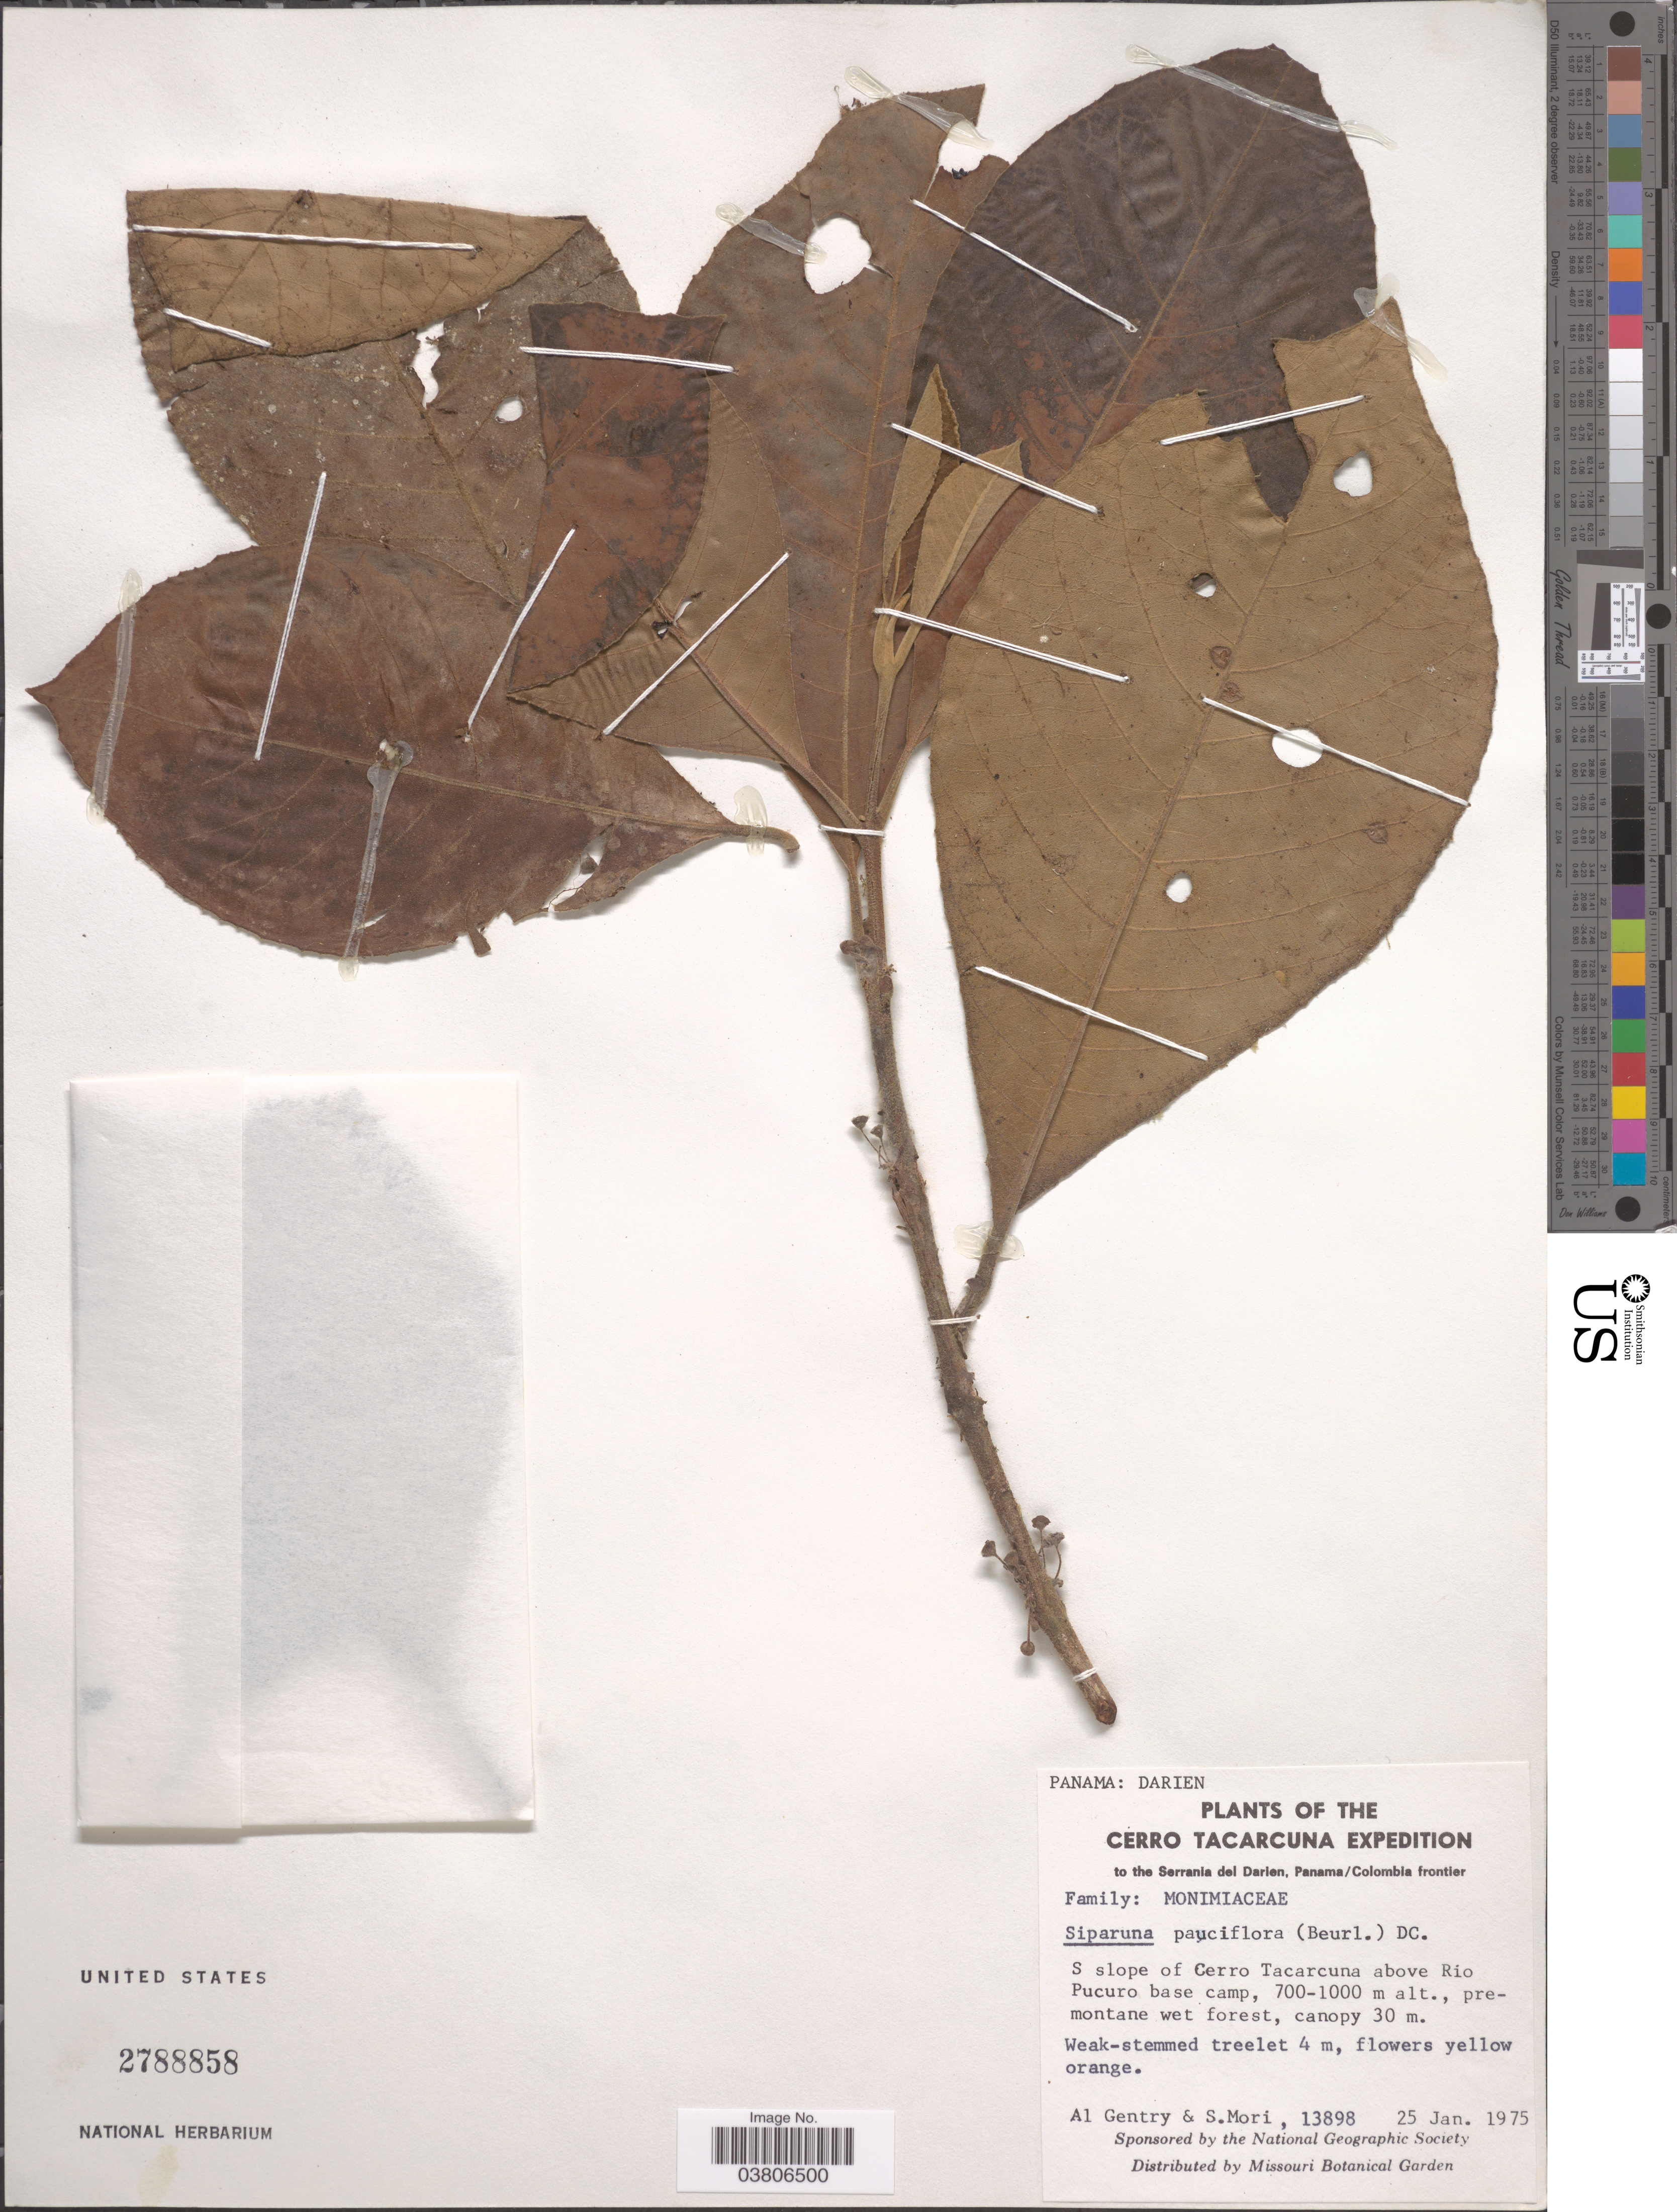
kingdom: Plantae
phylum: Tracheophyta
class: Magnoliopsida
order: Laurales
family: Siparunaceae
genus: Siparuna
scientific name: Siparuna pauciflora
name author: (Beurling) A. DC.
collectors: A. H. Gentry & S. Mori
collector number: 13898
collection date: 1975-01-25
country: Panama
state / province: Darien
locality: The Cerro Tacarcuna Expedition [unsure placement] of the Serrania del Darien, Panama/Colombia frontier. S slope of Cerro Tacarcuna above Rio Pucuro base camp.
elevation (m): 700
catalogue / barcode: US 2788858